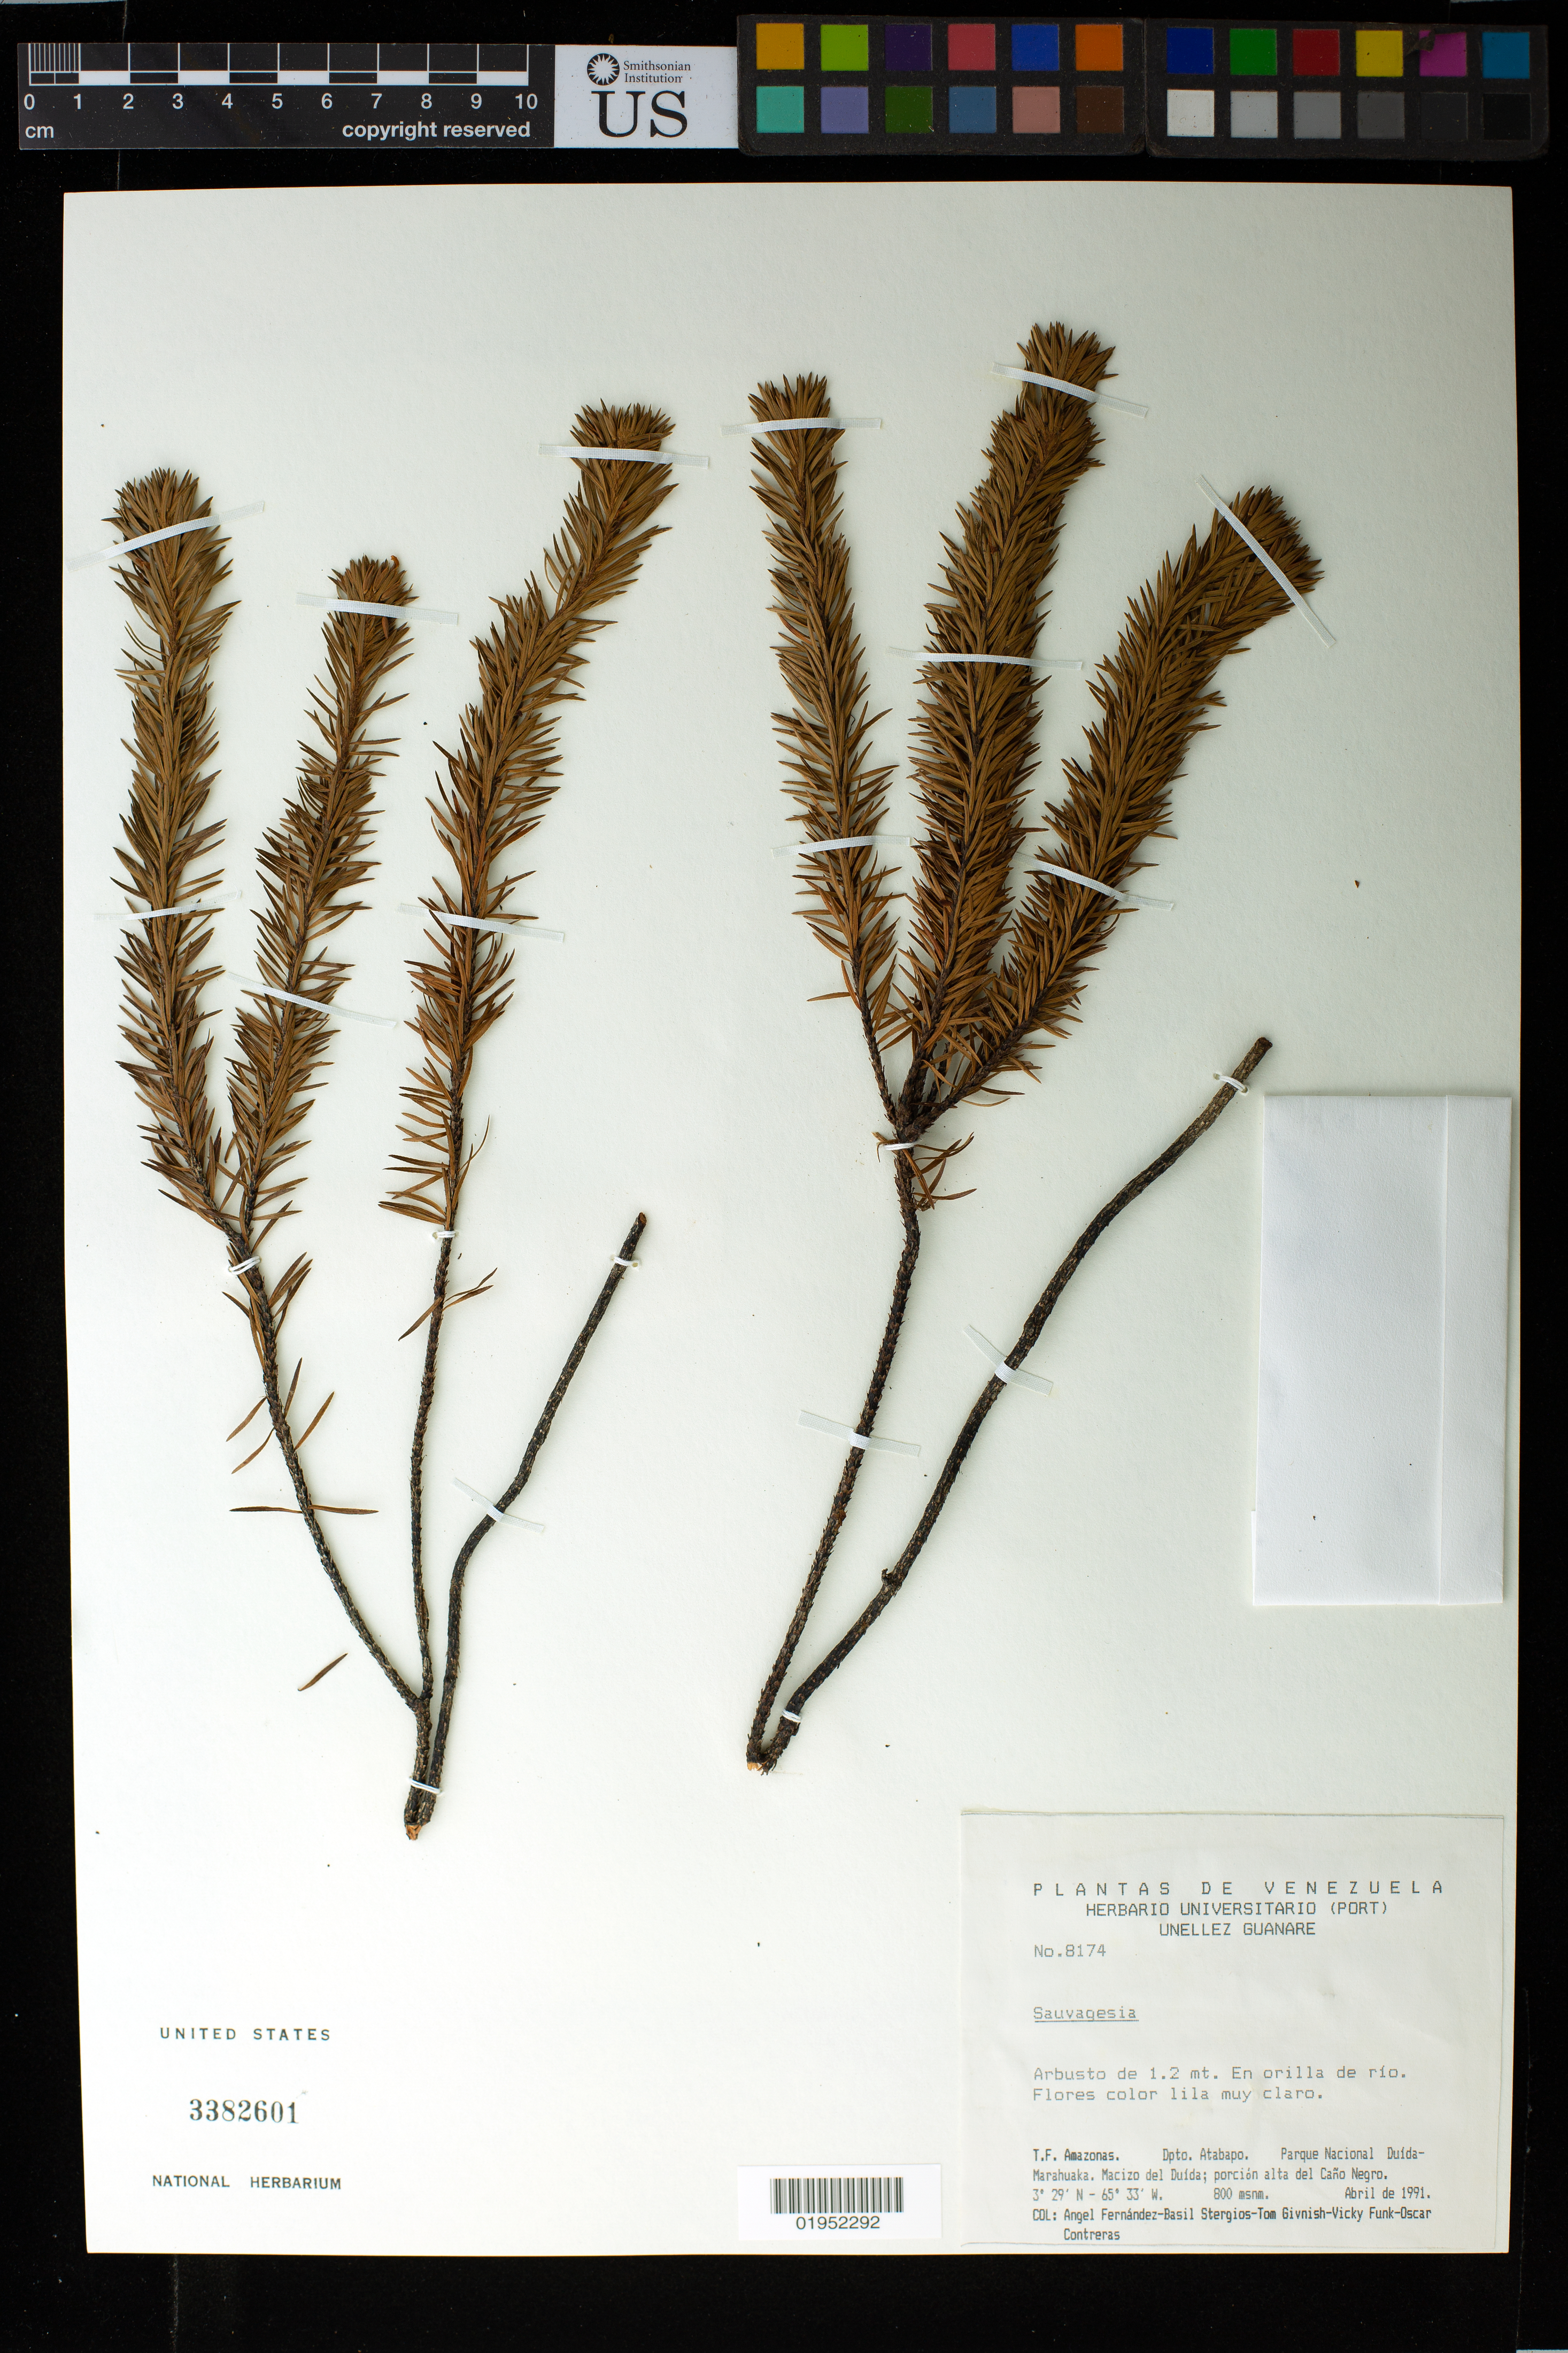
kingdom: Plantae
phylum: Tracheophyta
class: Magnoliopsida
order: Malpighiales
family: Ochnaceae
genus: Sauvagesia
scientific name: Sauvagesia sp.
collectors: A. Fernández, B. G. Stergios, T. J. Givnish, V. Funk & O. Contreras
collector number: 8174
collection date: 1991-04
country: Venezuela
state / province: Amazonas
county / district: Atabapo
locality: Parque Nacional Duida-Marahuaka, Macizo del Duida, porcion alta del Cano Negro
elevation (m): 800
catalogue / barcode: US 3382601